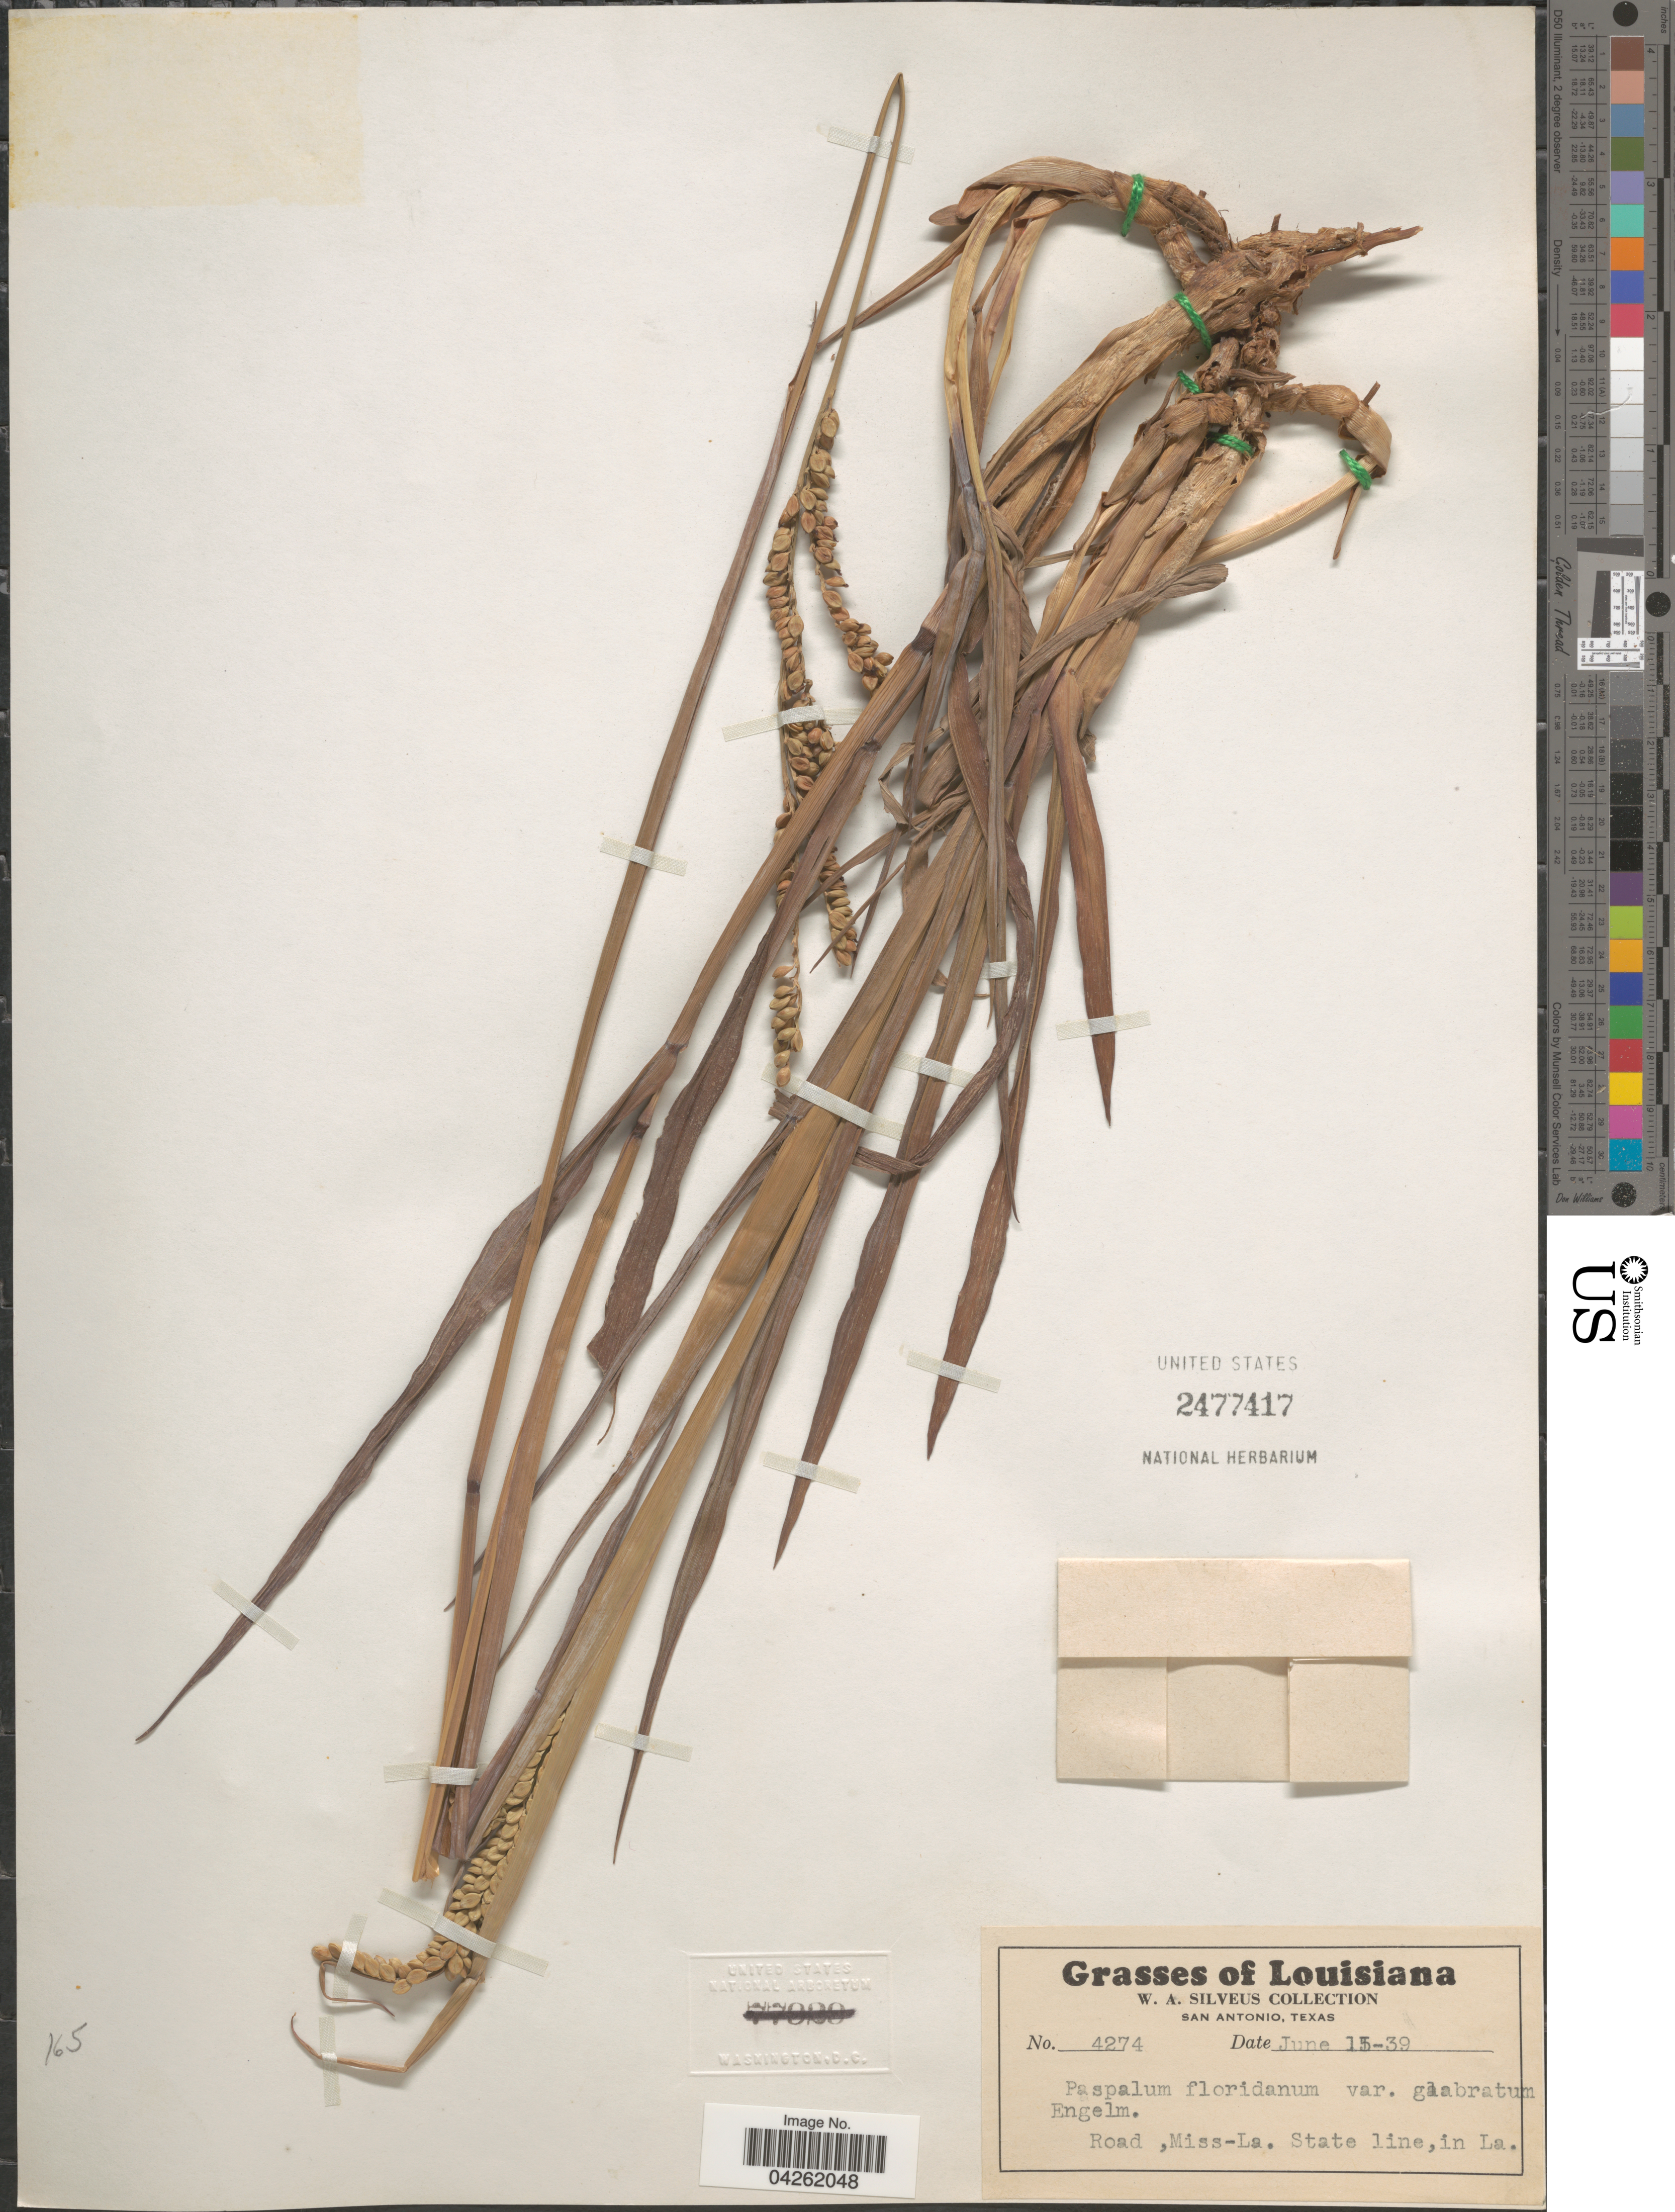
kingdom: Plantae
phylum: Tracheophyta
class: Liliopsida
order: Poales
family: Poaceae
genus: Paspalum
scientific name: Paspalum floridanum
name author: Michx.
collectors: W. Silveus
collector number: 4274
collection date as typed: Transcribed d/m/y: 15/6/39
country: United States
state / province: Louisiana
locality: Road, Miss-La. State Line,in La.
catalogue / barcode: US 2477417